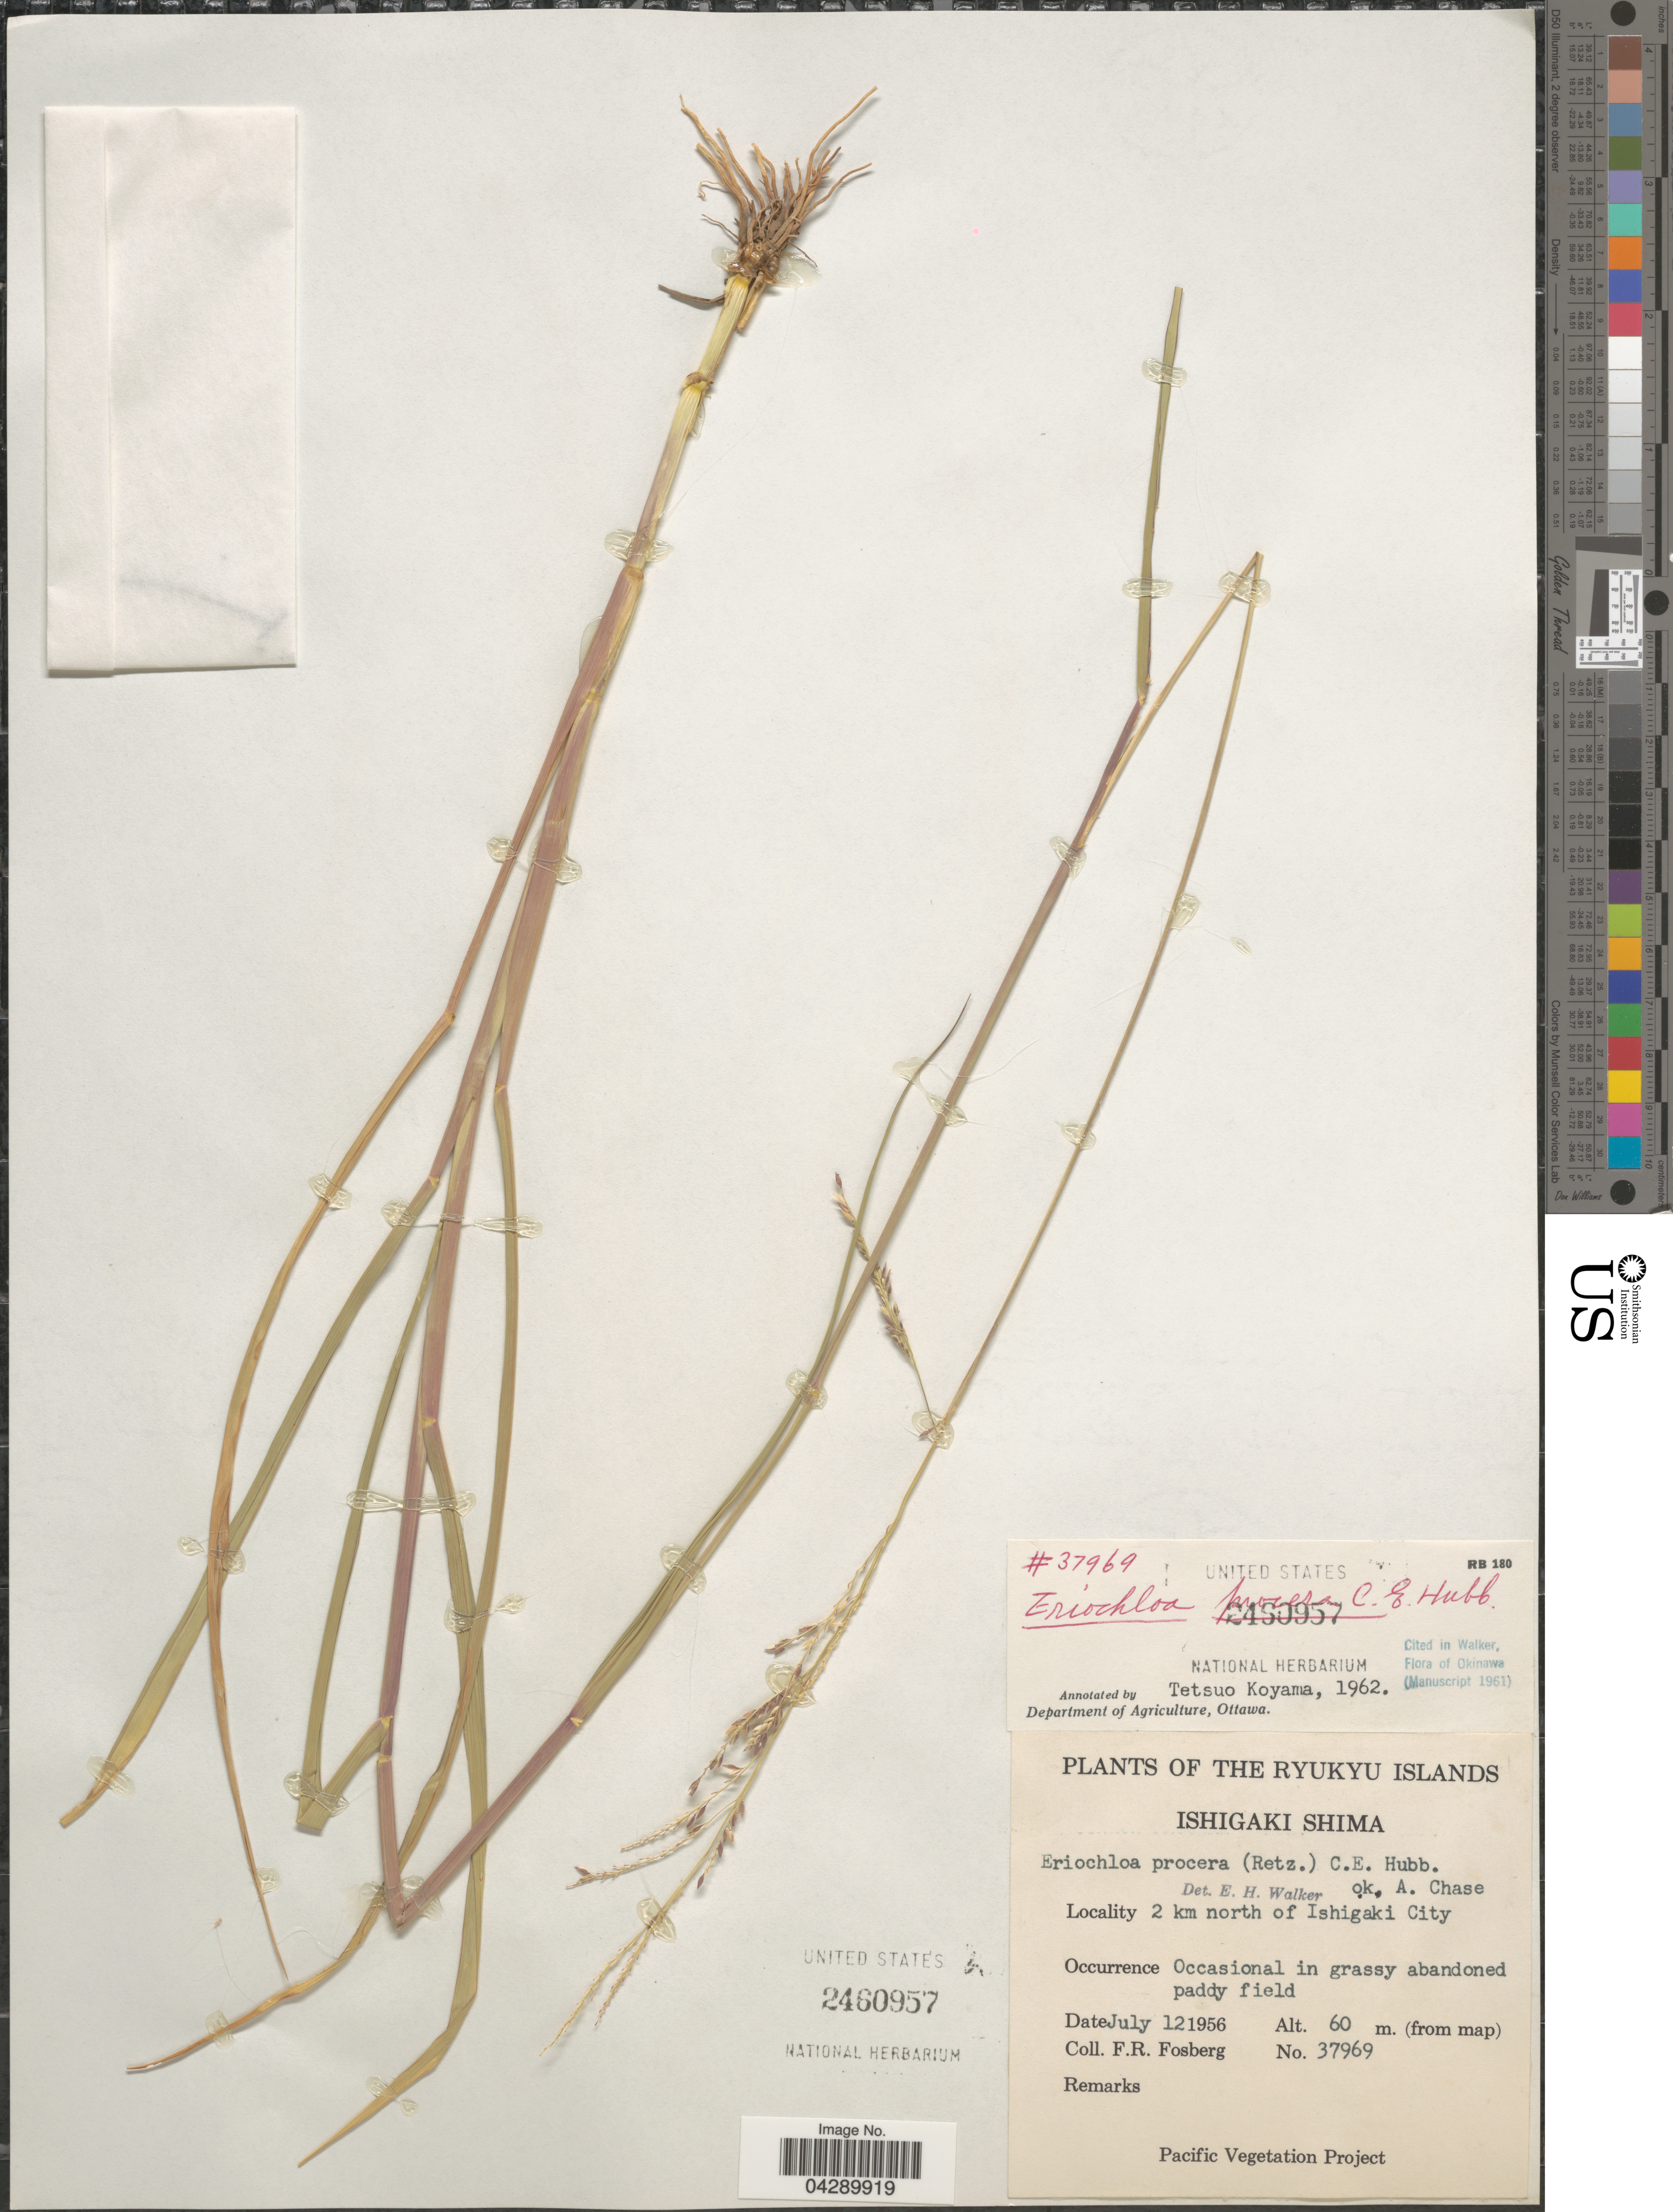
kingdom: Plantae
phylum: Tracheophyta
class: Liliopsida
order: Poales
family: Poaceae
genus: Eriochloa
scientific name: Eriochloa procera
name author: (Retz.) C.E. Hubb.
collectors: F. R. Fosberg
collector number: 37969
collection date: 1956-07-12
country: Japan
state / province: Okinawa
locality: The Ryukyu Islands. Ishigaki Shima. 2 km north of Ishigaki City.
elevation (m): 60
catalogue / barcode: US 2460957